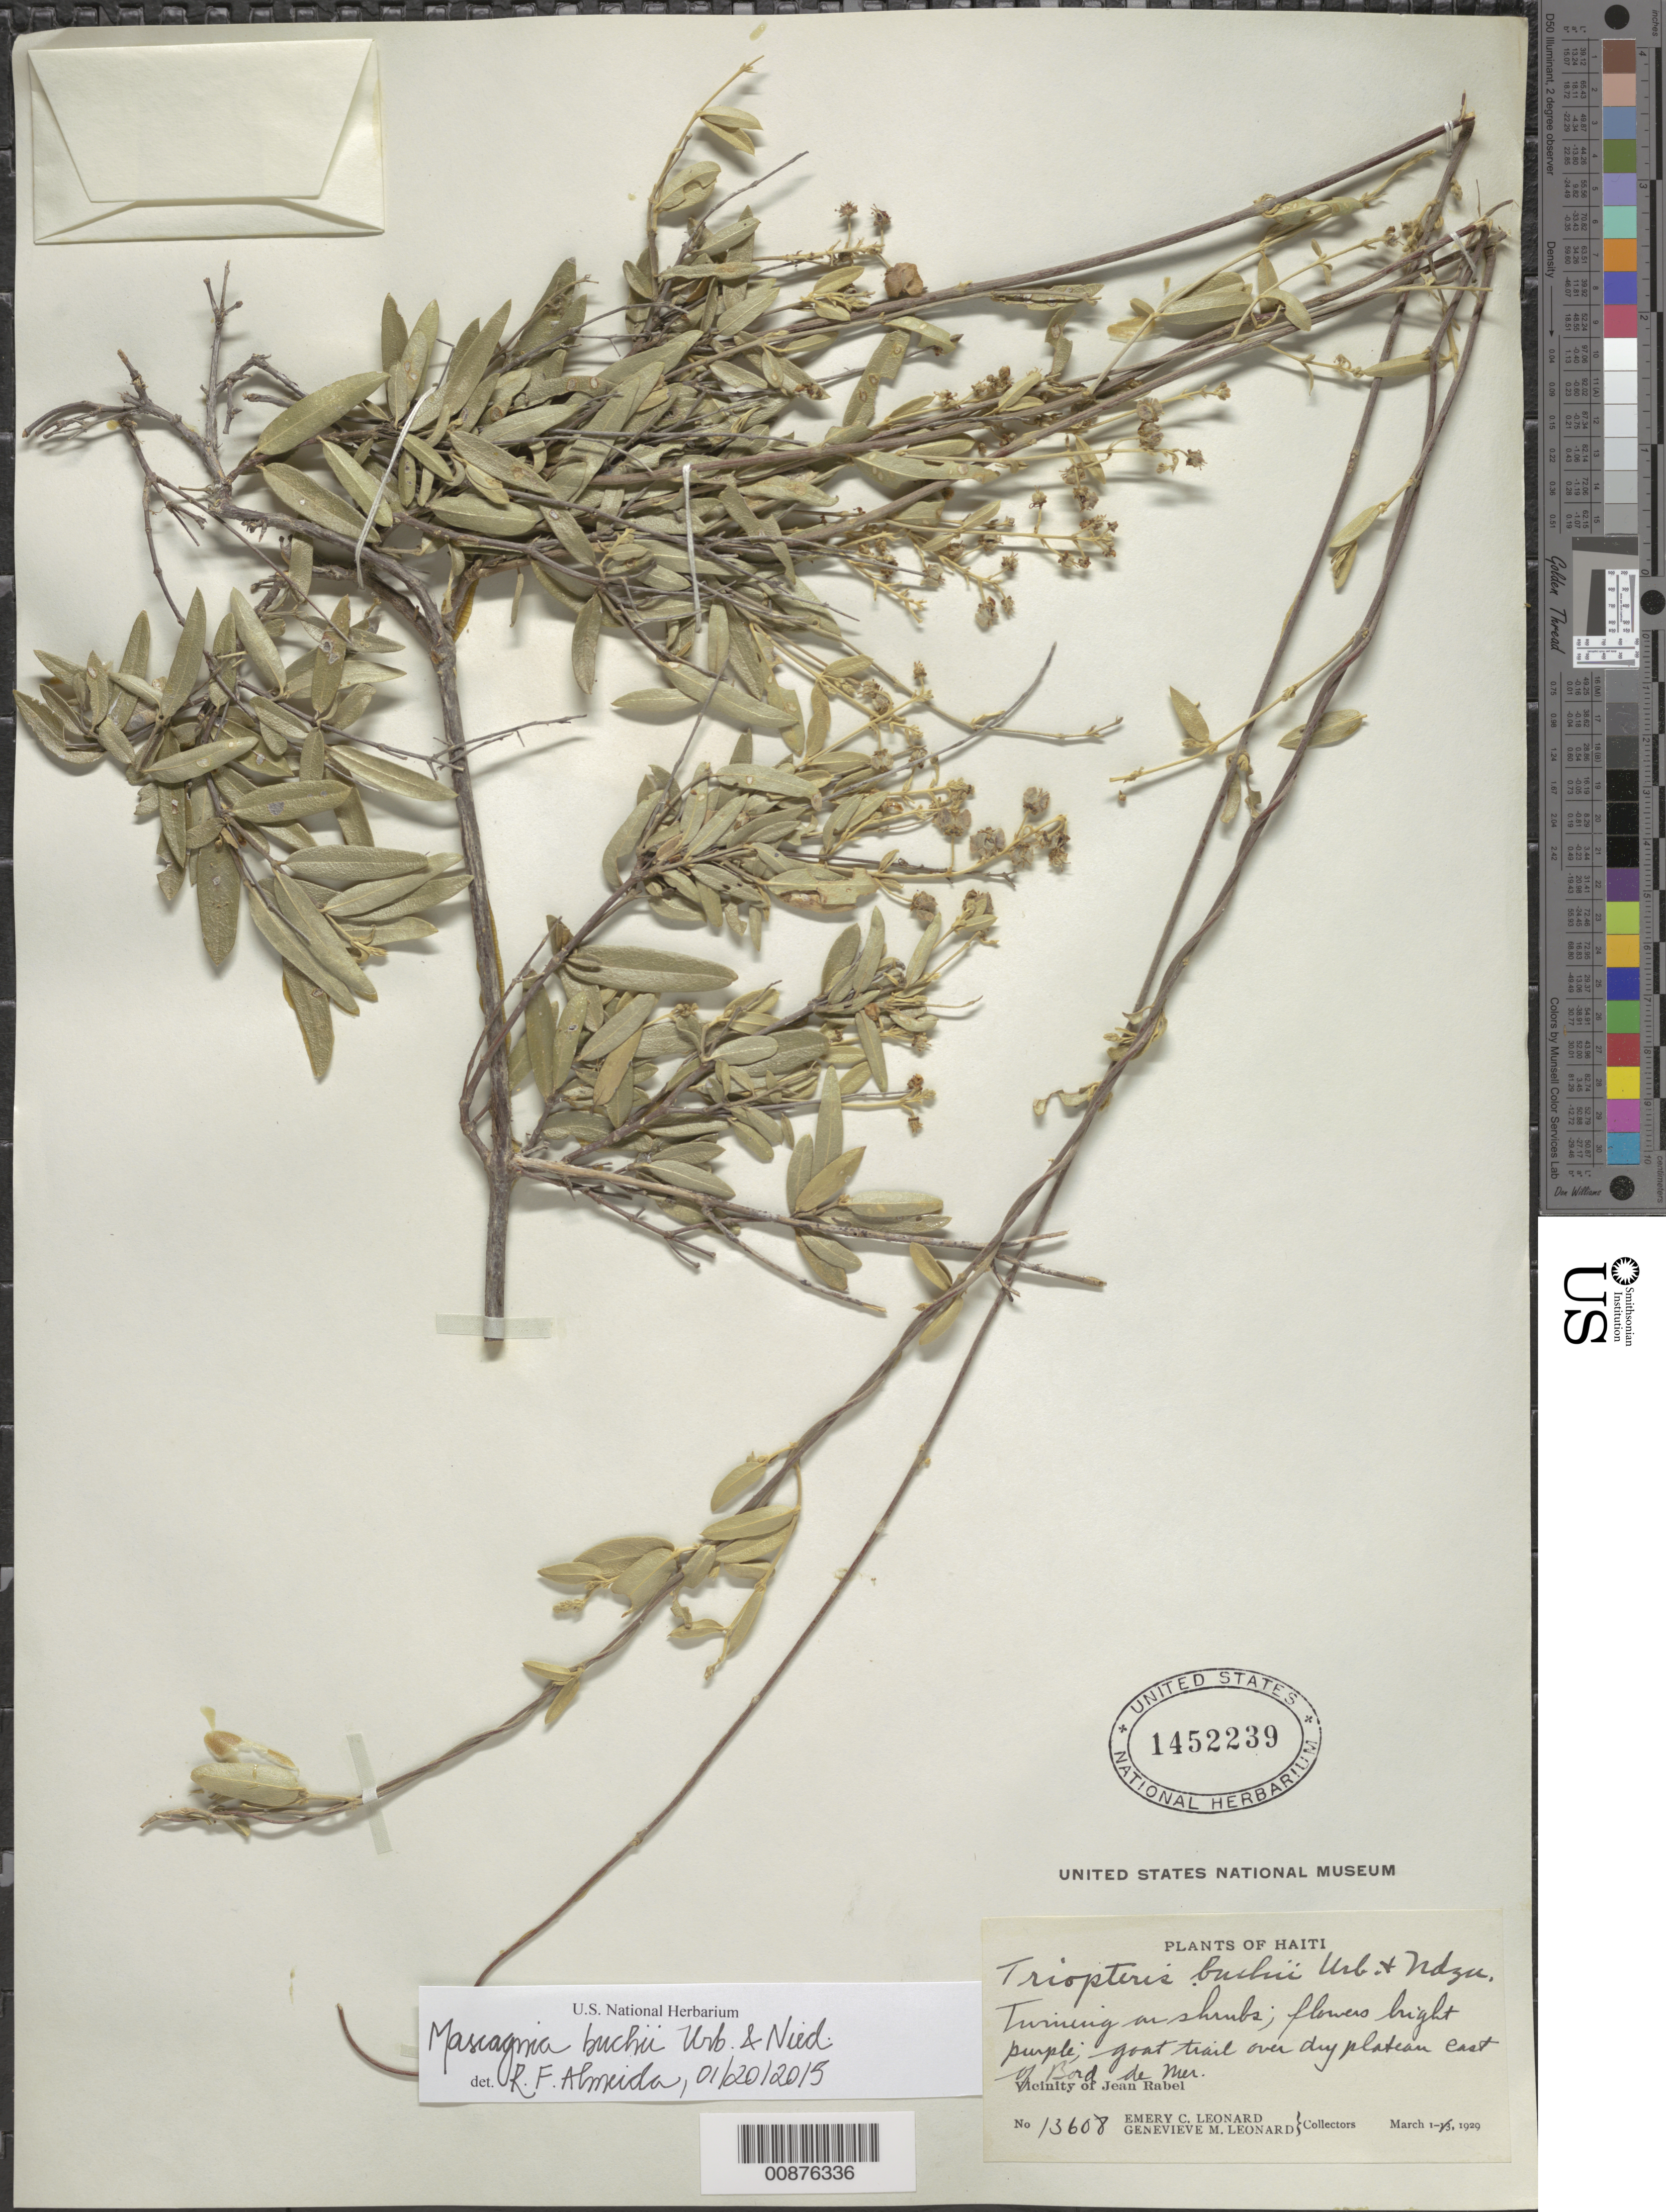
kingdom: Plantae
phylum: Tracheophyta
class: Magnoliopsida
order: Malpighiales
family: Malpighiaceae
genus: Mascagnia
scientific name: Mascagnia buchii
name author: Urb. & Nied.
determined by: De Almeida, R. F., (HUEFS), Universidade Estadual de Feira de Santana (BRAZIL)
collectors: E. C. Leonard & G. M. Leonard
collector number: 13608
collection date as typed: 01 Mar 1929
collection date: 1929-03-01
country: Haiti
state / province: Nord-Ouest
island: Hispaniola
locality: Vicinity of Jean Rabel, plateau E of Bord de Mer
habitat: On trees along goat trail over dry plateau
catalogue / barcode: US 1452239